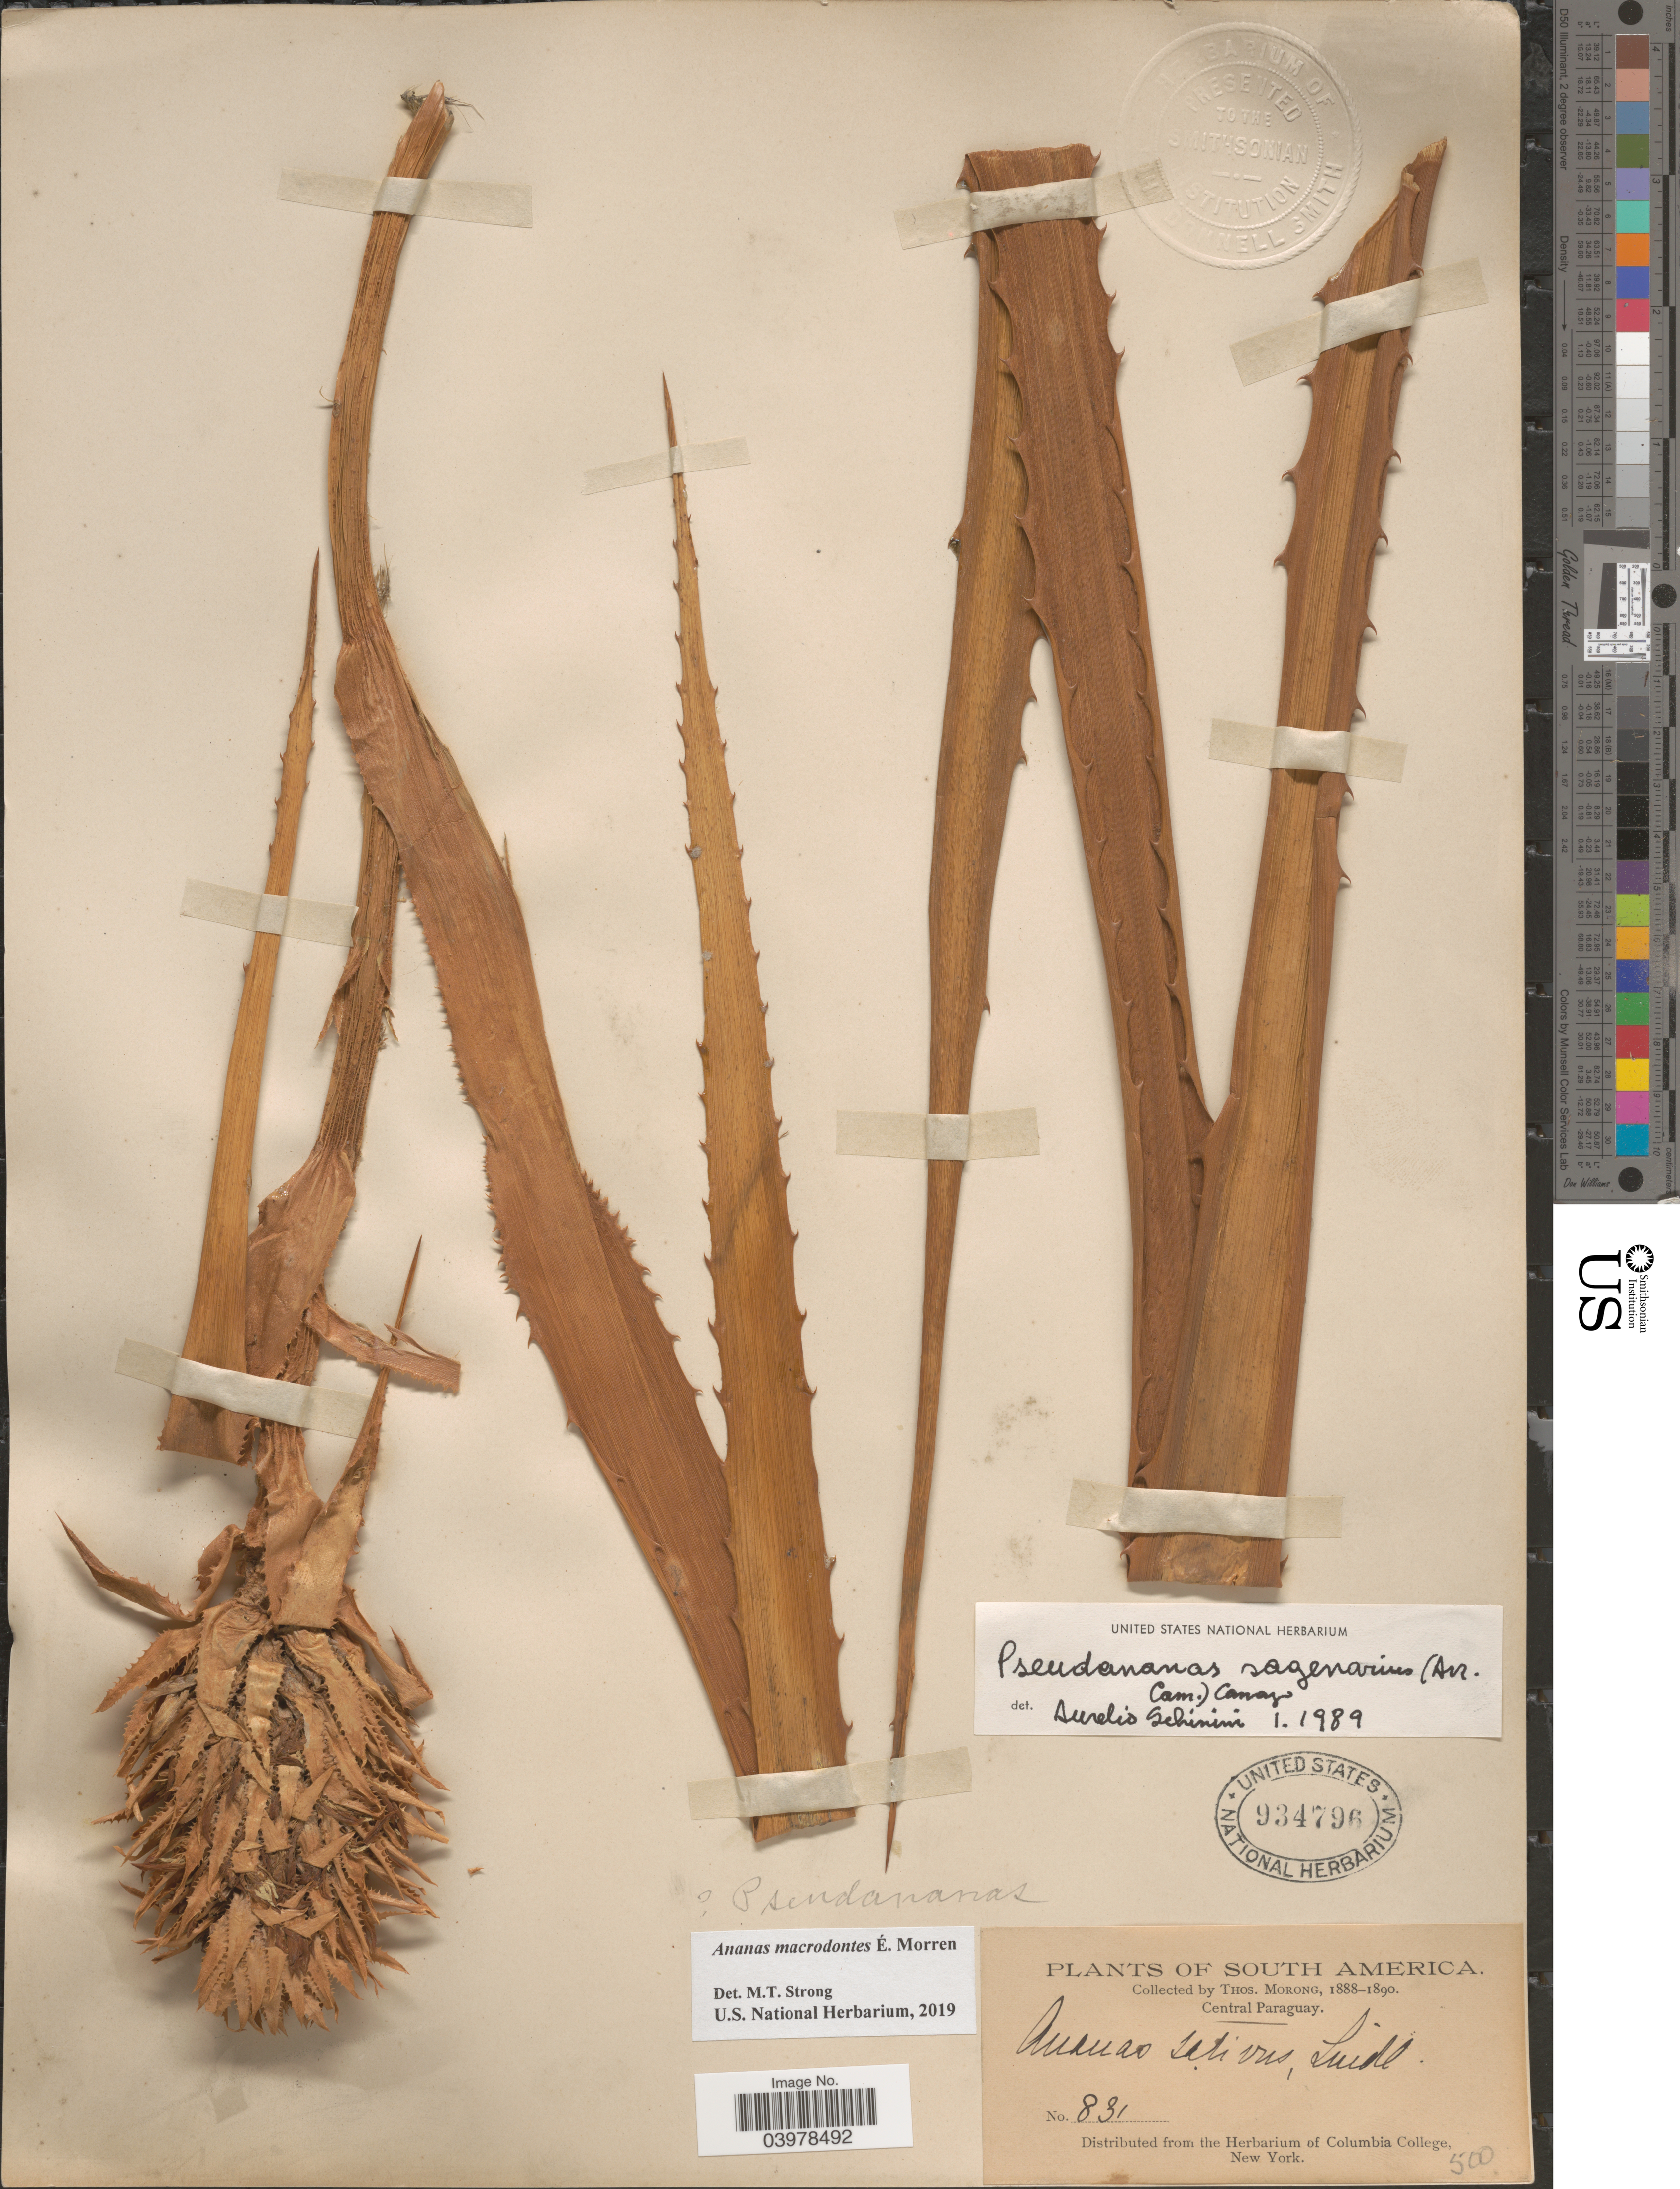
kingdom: Plantae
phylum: Tracheophyta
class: Liliopsida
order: Poales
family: Bromeliaceae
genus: Ananas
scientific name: Ananas macrodontes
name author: É. Morren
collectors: ex herb. T. Morong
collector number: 831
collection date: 1888/1890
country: Paraguay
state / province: Central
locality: Central Paraguay.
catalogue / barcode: US 934796